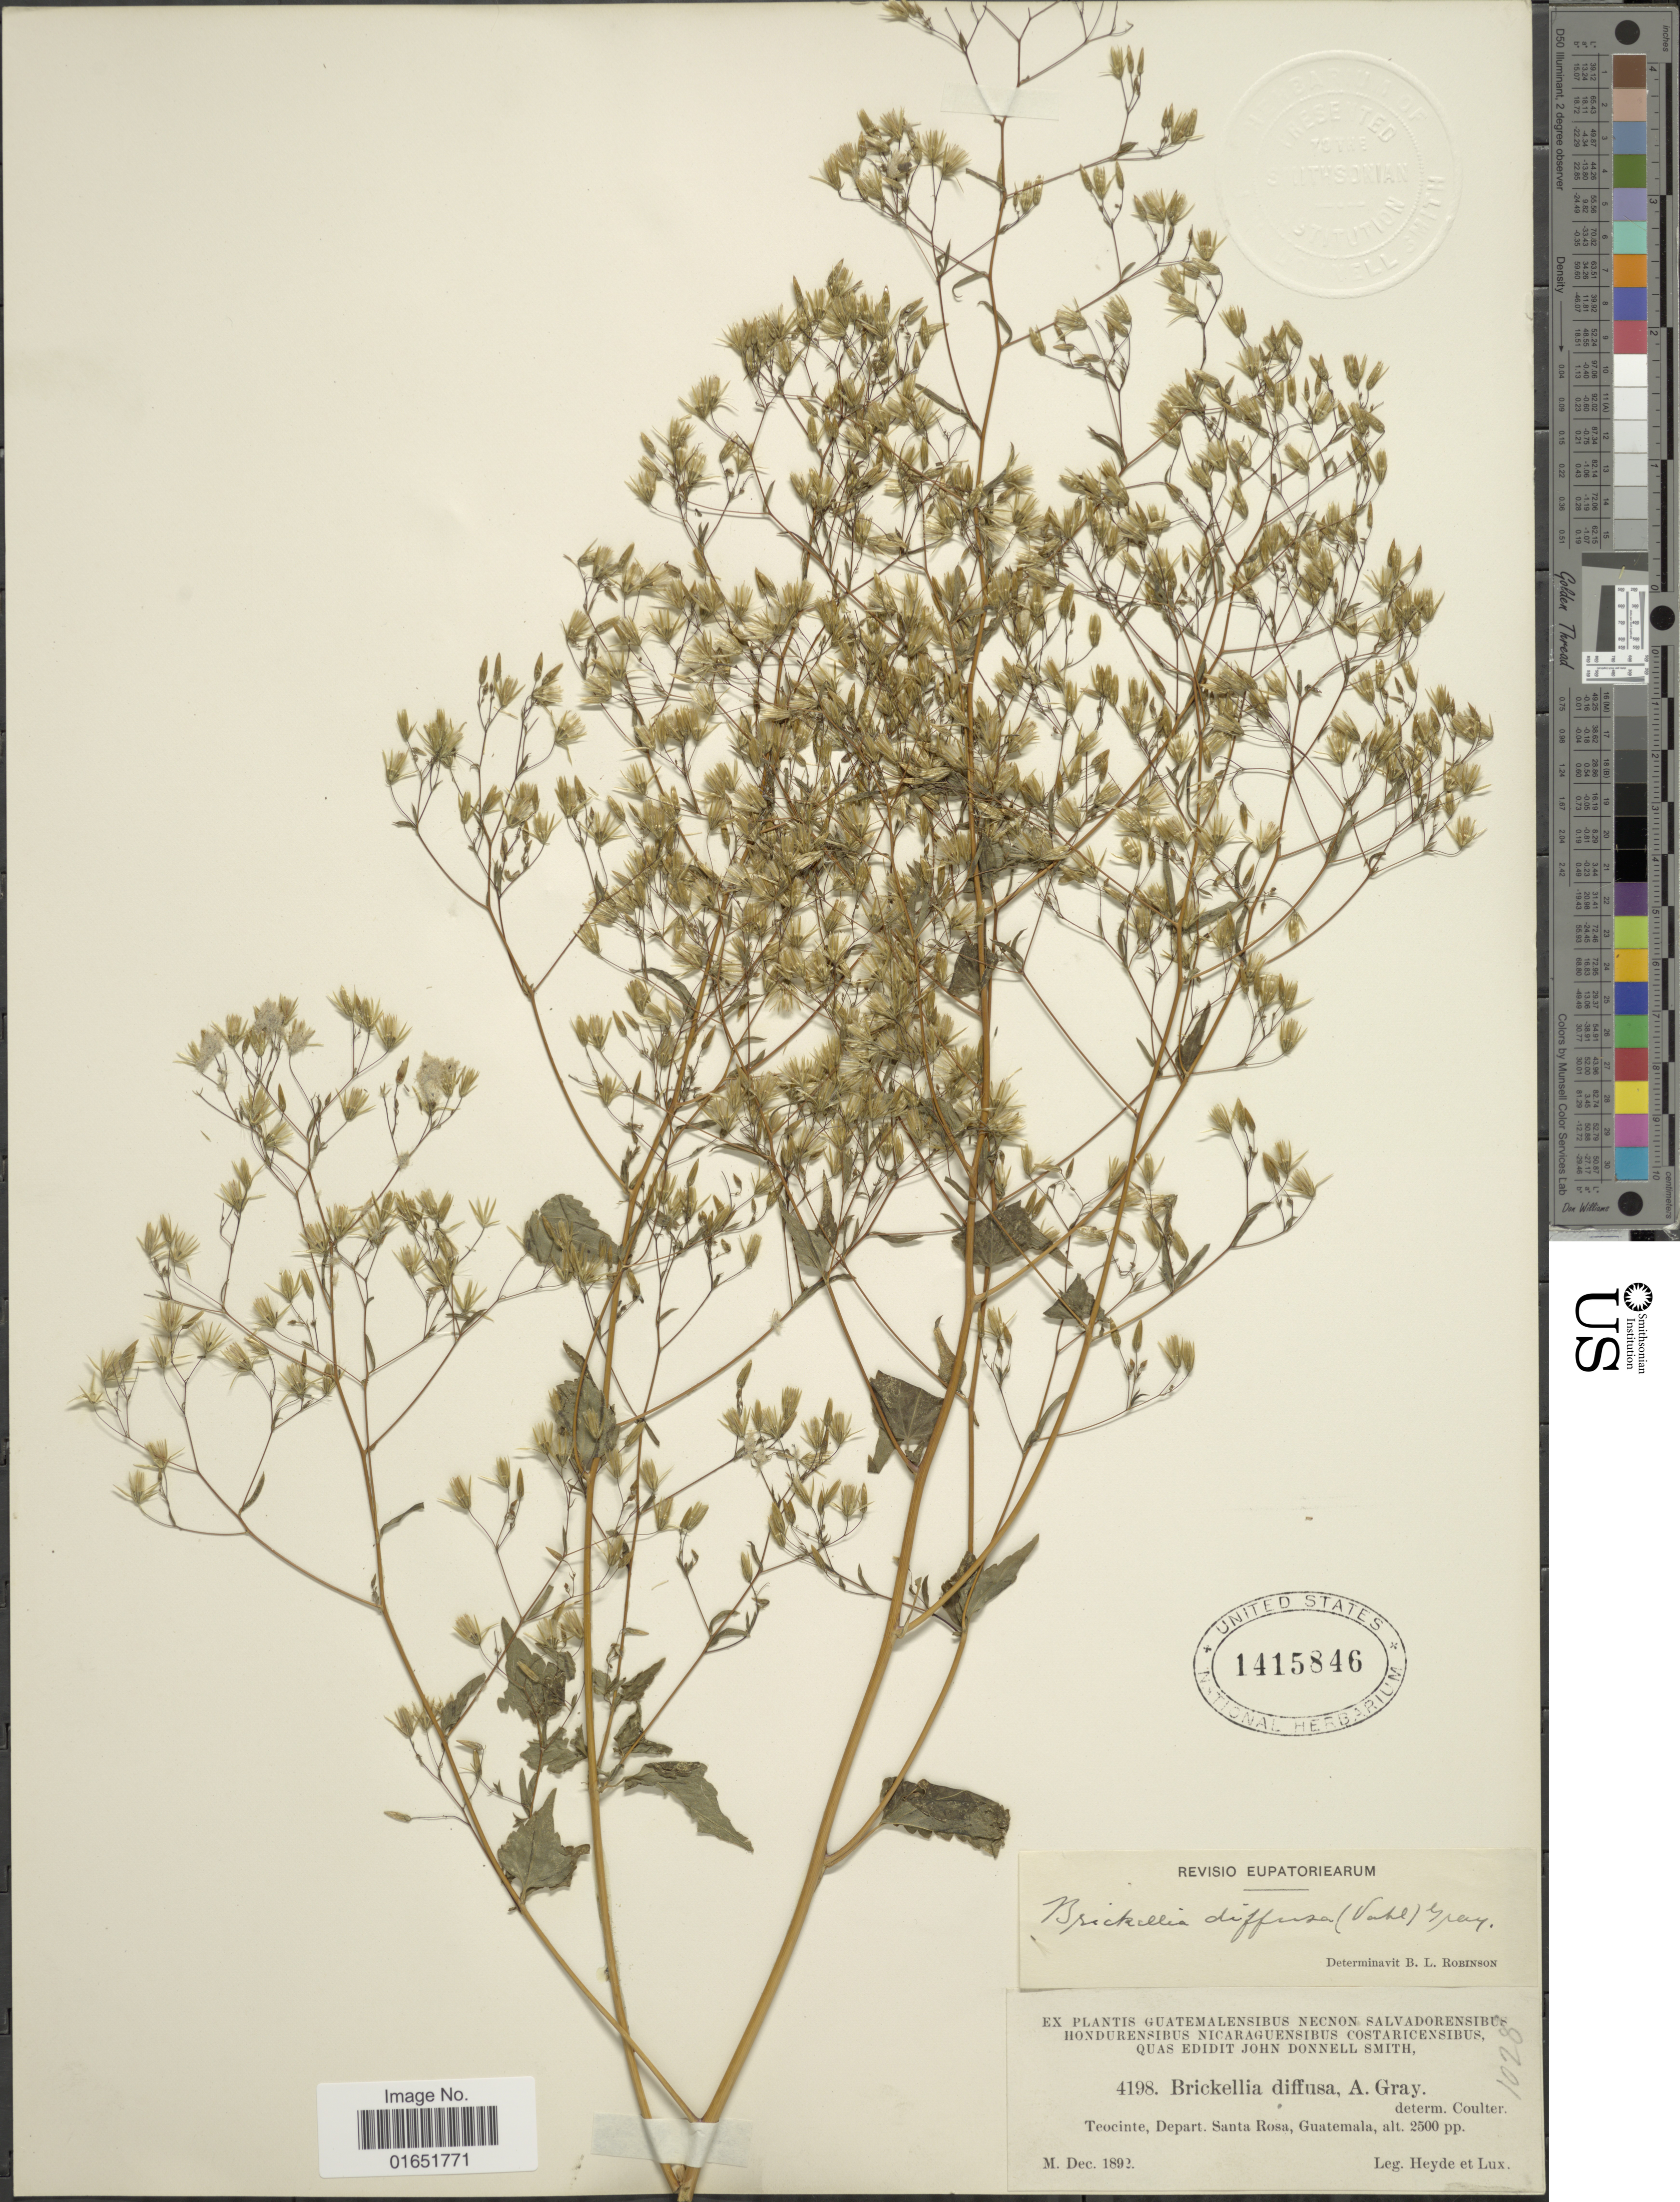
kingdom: Plantae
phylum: Tracheophyta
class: Magnoliopsida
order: Asterales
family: Asteraceae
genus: Brickellia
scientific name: Brickellia diffusa M.E. Jones, nom illeg.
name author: M.E. Jones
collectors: Heyde & Lux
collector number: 4198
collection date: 1892-12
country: Guatemala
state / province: Santa Rosa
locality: Teocinte, Depart Santa Rosa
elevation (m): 762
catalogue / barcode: US 1415846